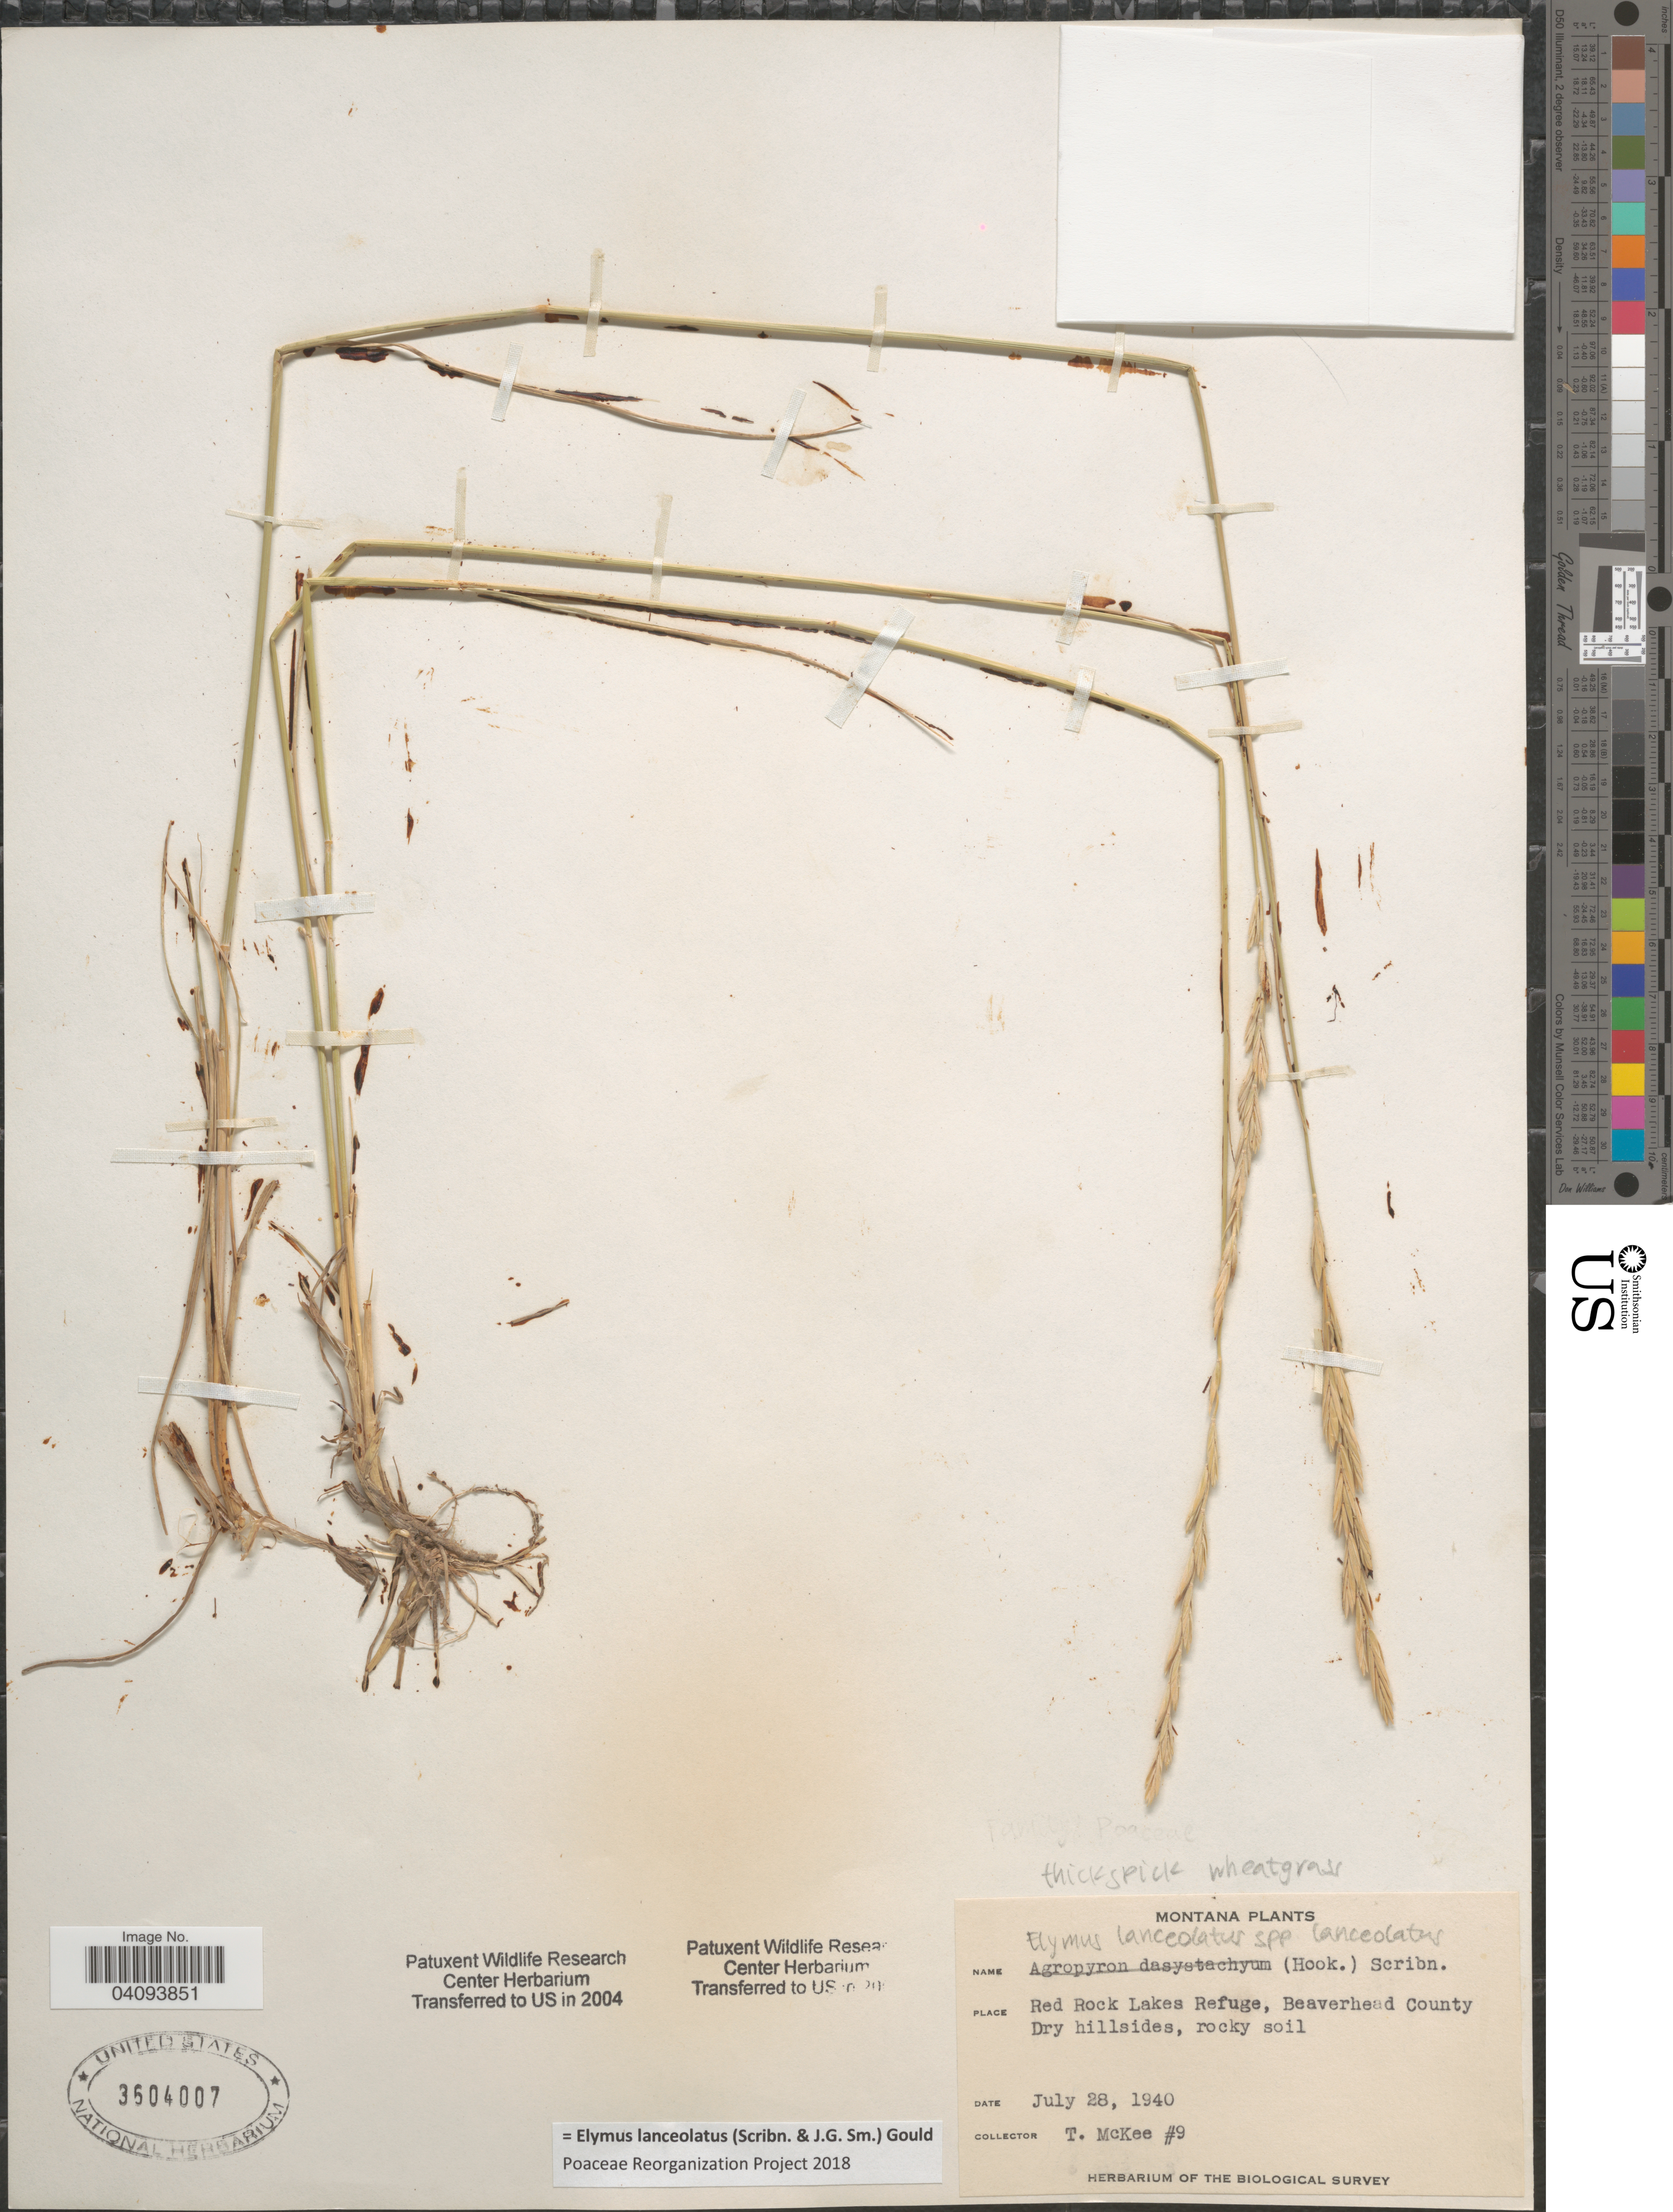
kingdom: Plantae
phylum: Tracheophyta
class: Liliopsida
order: Poales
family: Poaceae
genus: Elymus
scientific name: Elymus lanceolatus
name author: (Scribn. & J.G. Sm.) Gould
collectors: T. McKee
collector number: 9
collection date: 1940-07-28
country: United States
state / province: Montana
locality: Red Rock Lakes Refuge, Beaverhead County. Herbarium of the Biological Survey.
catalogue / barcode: US 3604007